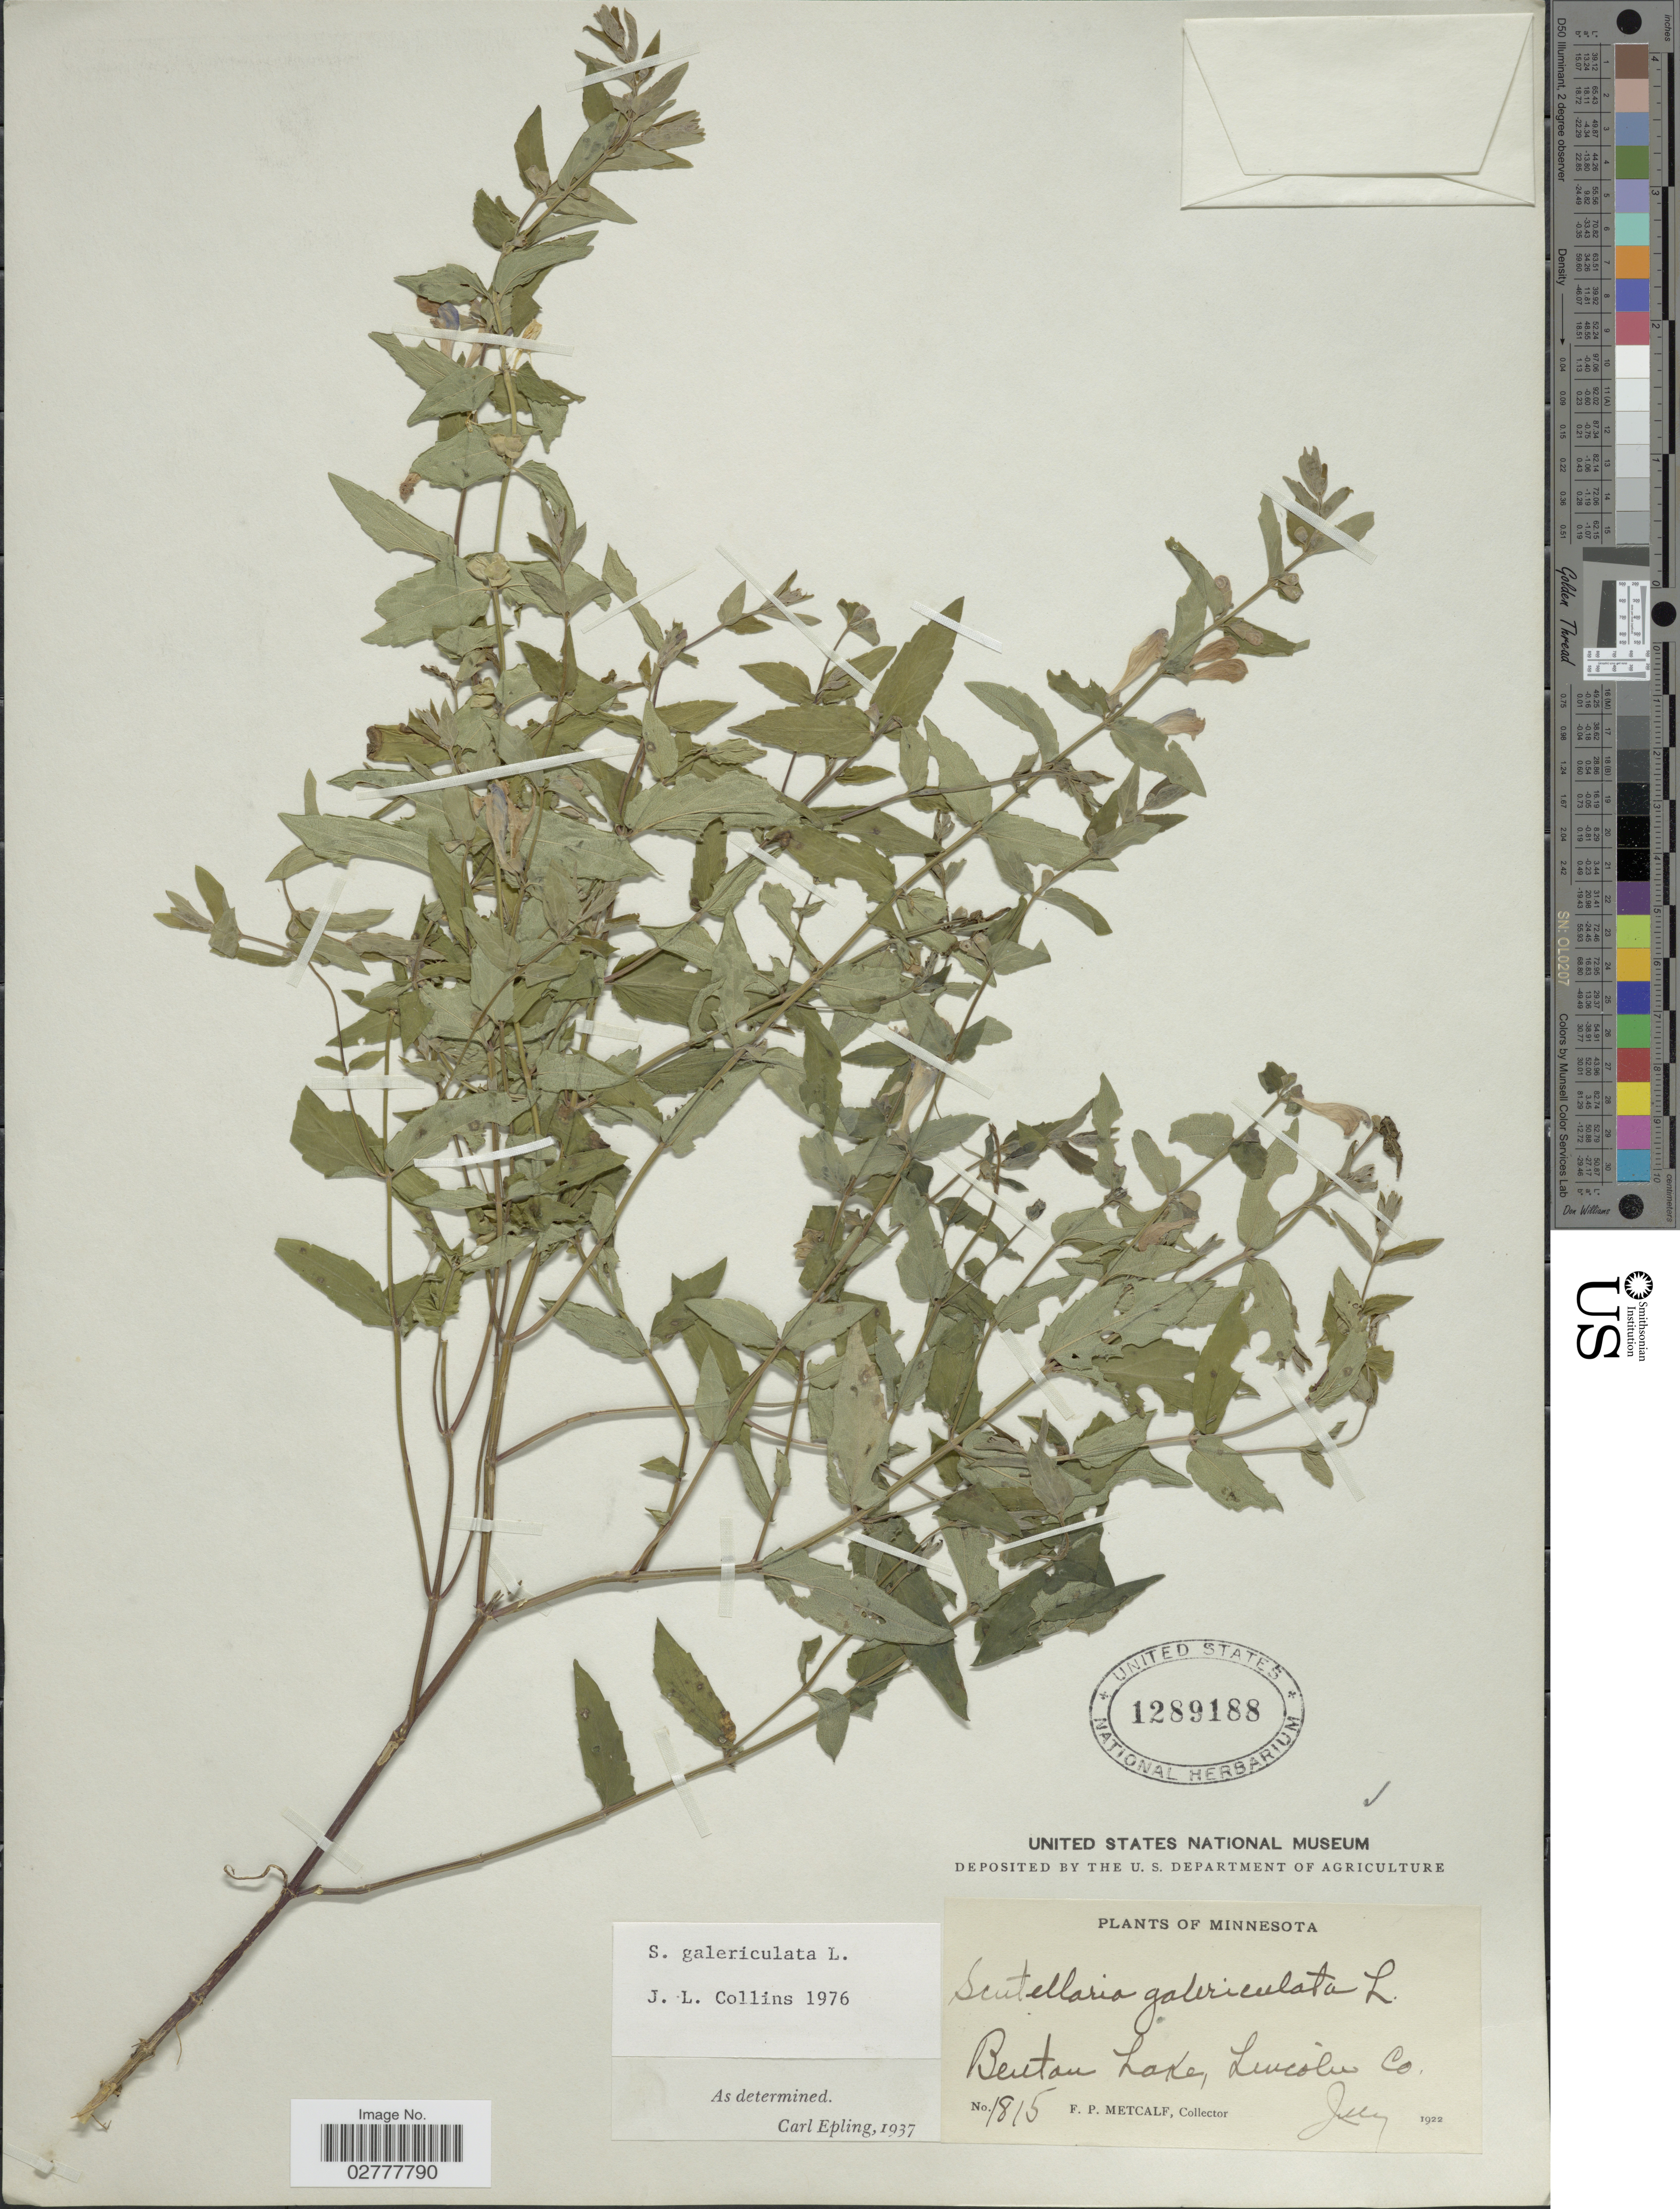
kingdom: Plantae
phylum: Tracheophyta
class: Magnoliopsida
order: Lamiales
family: Lamiaceae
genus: Scutellaria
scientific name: Scutellaria galericulata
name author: L.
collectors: F. Metcalf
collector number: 1815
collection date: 1922-07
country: United States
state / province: Minnesota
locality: Benton Lake, Lincoln Co.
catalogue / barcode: US 1289188